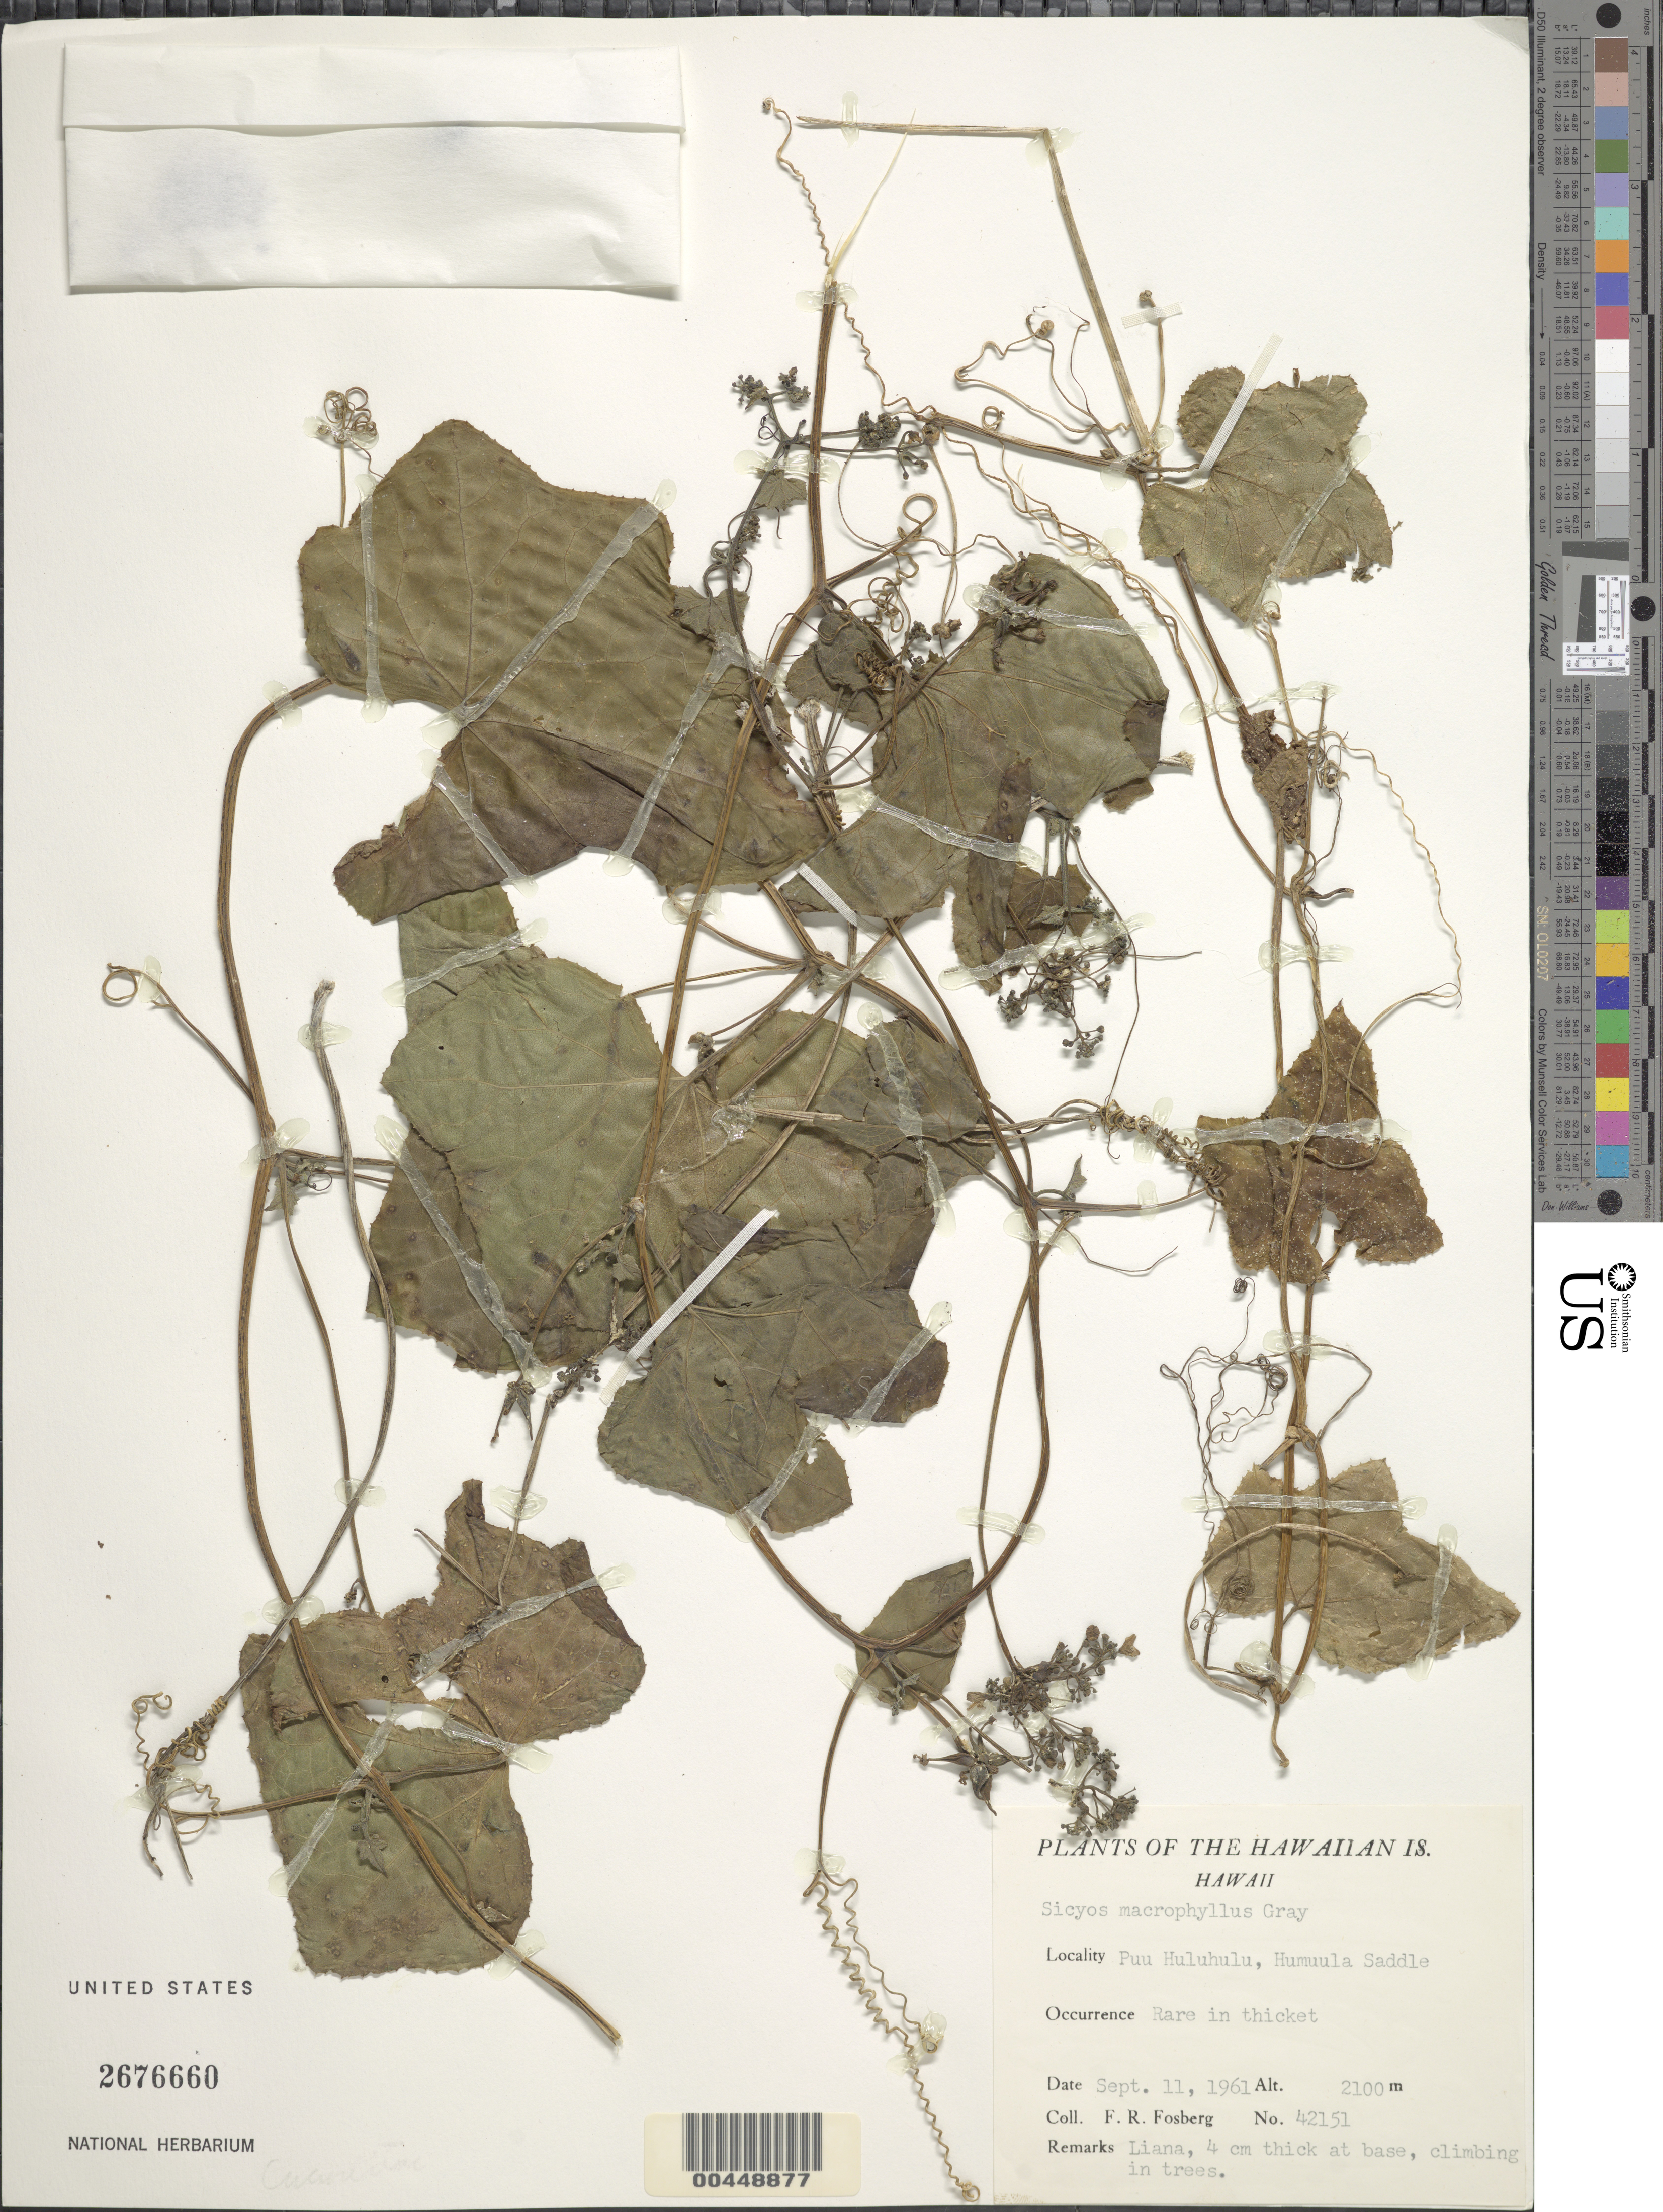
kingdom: Plantae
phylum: Tracheophyta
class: Magnoliopsida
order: Cucurbitales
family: Cucurbitaceae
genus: Sicyos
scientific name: Sicyos macrophyllus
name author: A. Gray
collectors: F. R. Fosberg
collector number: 42151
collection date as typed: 11 Sep 1961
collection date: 1961-09-11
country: United States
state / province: Hawaii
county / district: Hawaii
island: Hawaii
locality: Puu Huluhulu, Humuula Saddle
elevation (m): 2100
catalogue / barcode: US 2676660